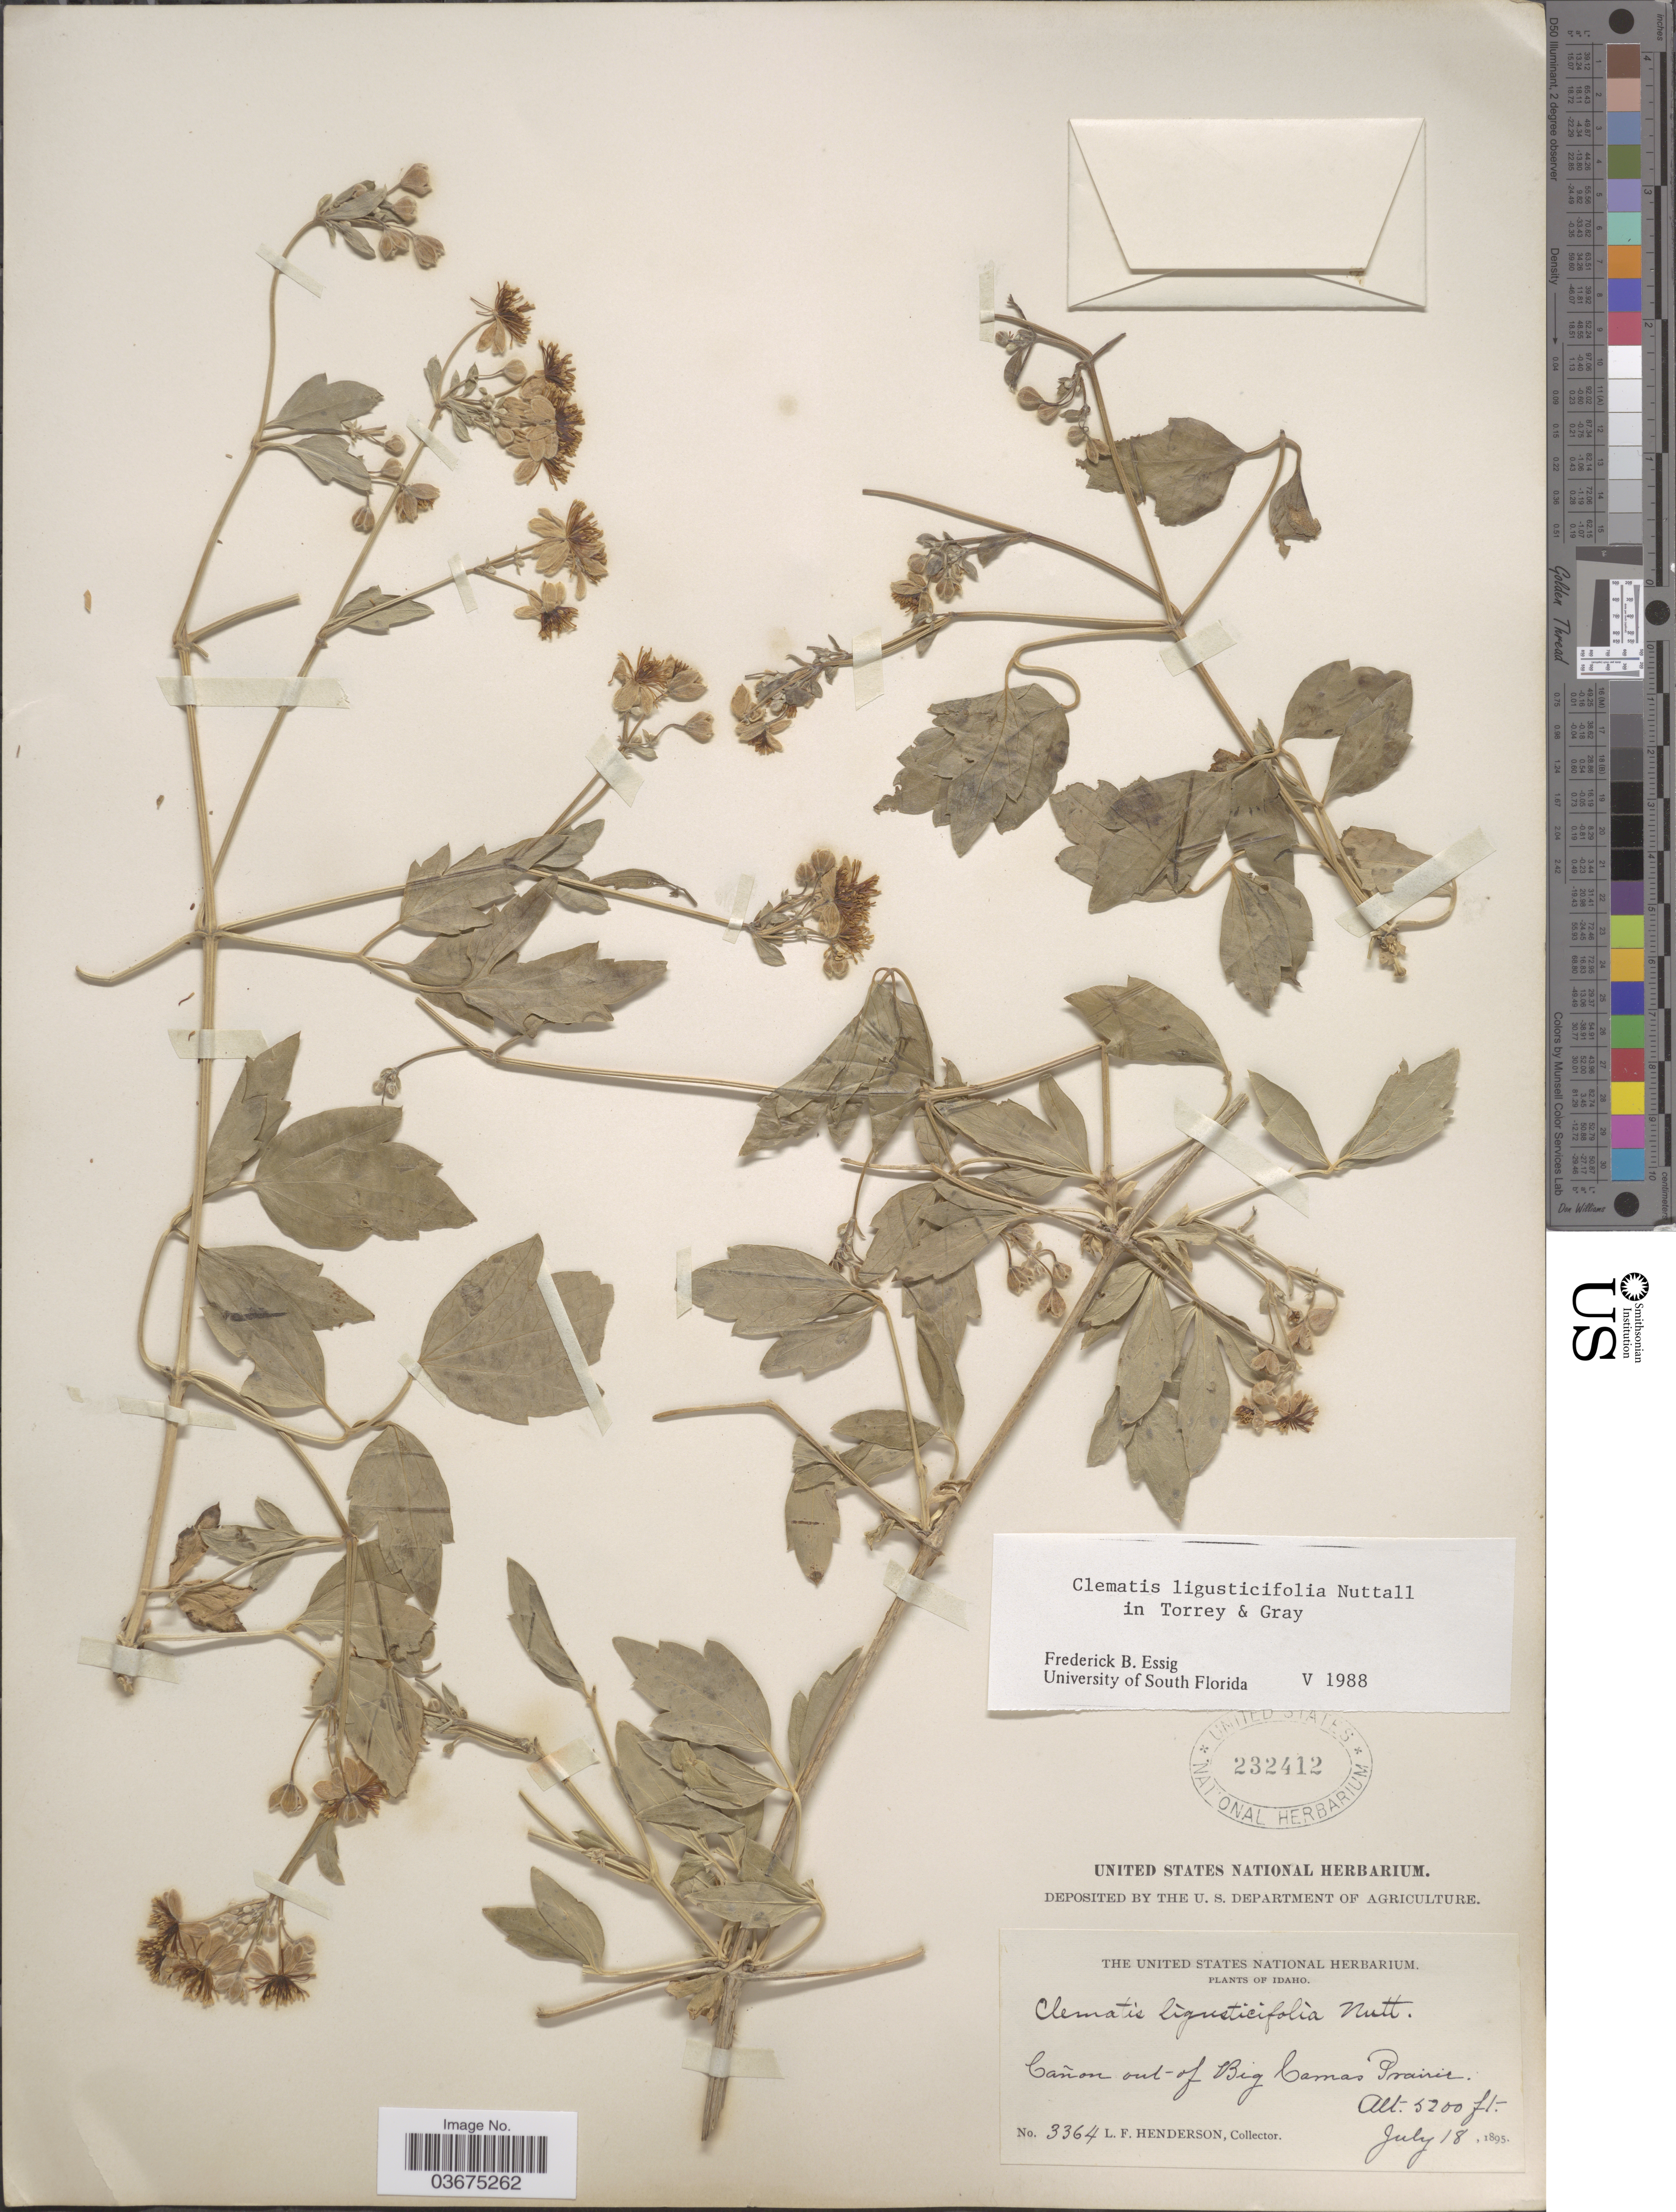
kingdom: Plantae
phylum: Tracheophyta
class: Magnoliopsida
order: Ranunculales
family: Ranunculaceae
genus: Clematis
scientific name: Clematis ligusticifolia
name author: Nutt.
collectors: L. Henderson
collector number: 3364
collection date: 1895-07-18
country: United States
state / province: Idaho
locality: Cañon out of Big Camas Prairie.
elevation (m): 1585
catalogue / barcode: US 232412